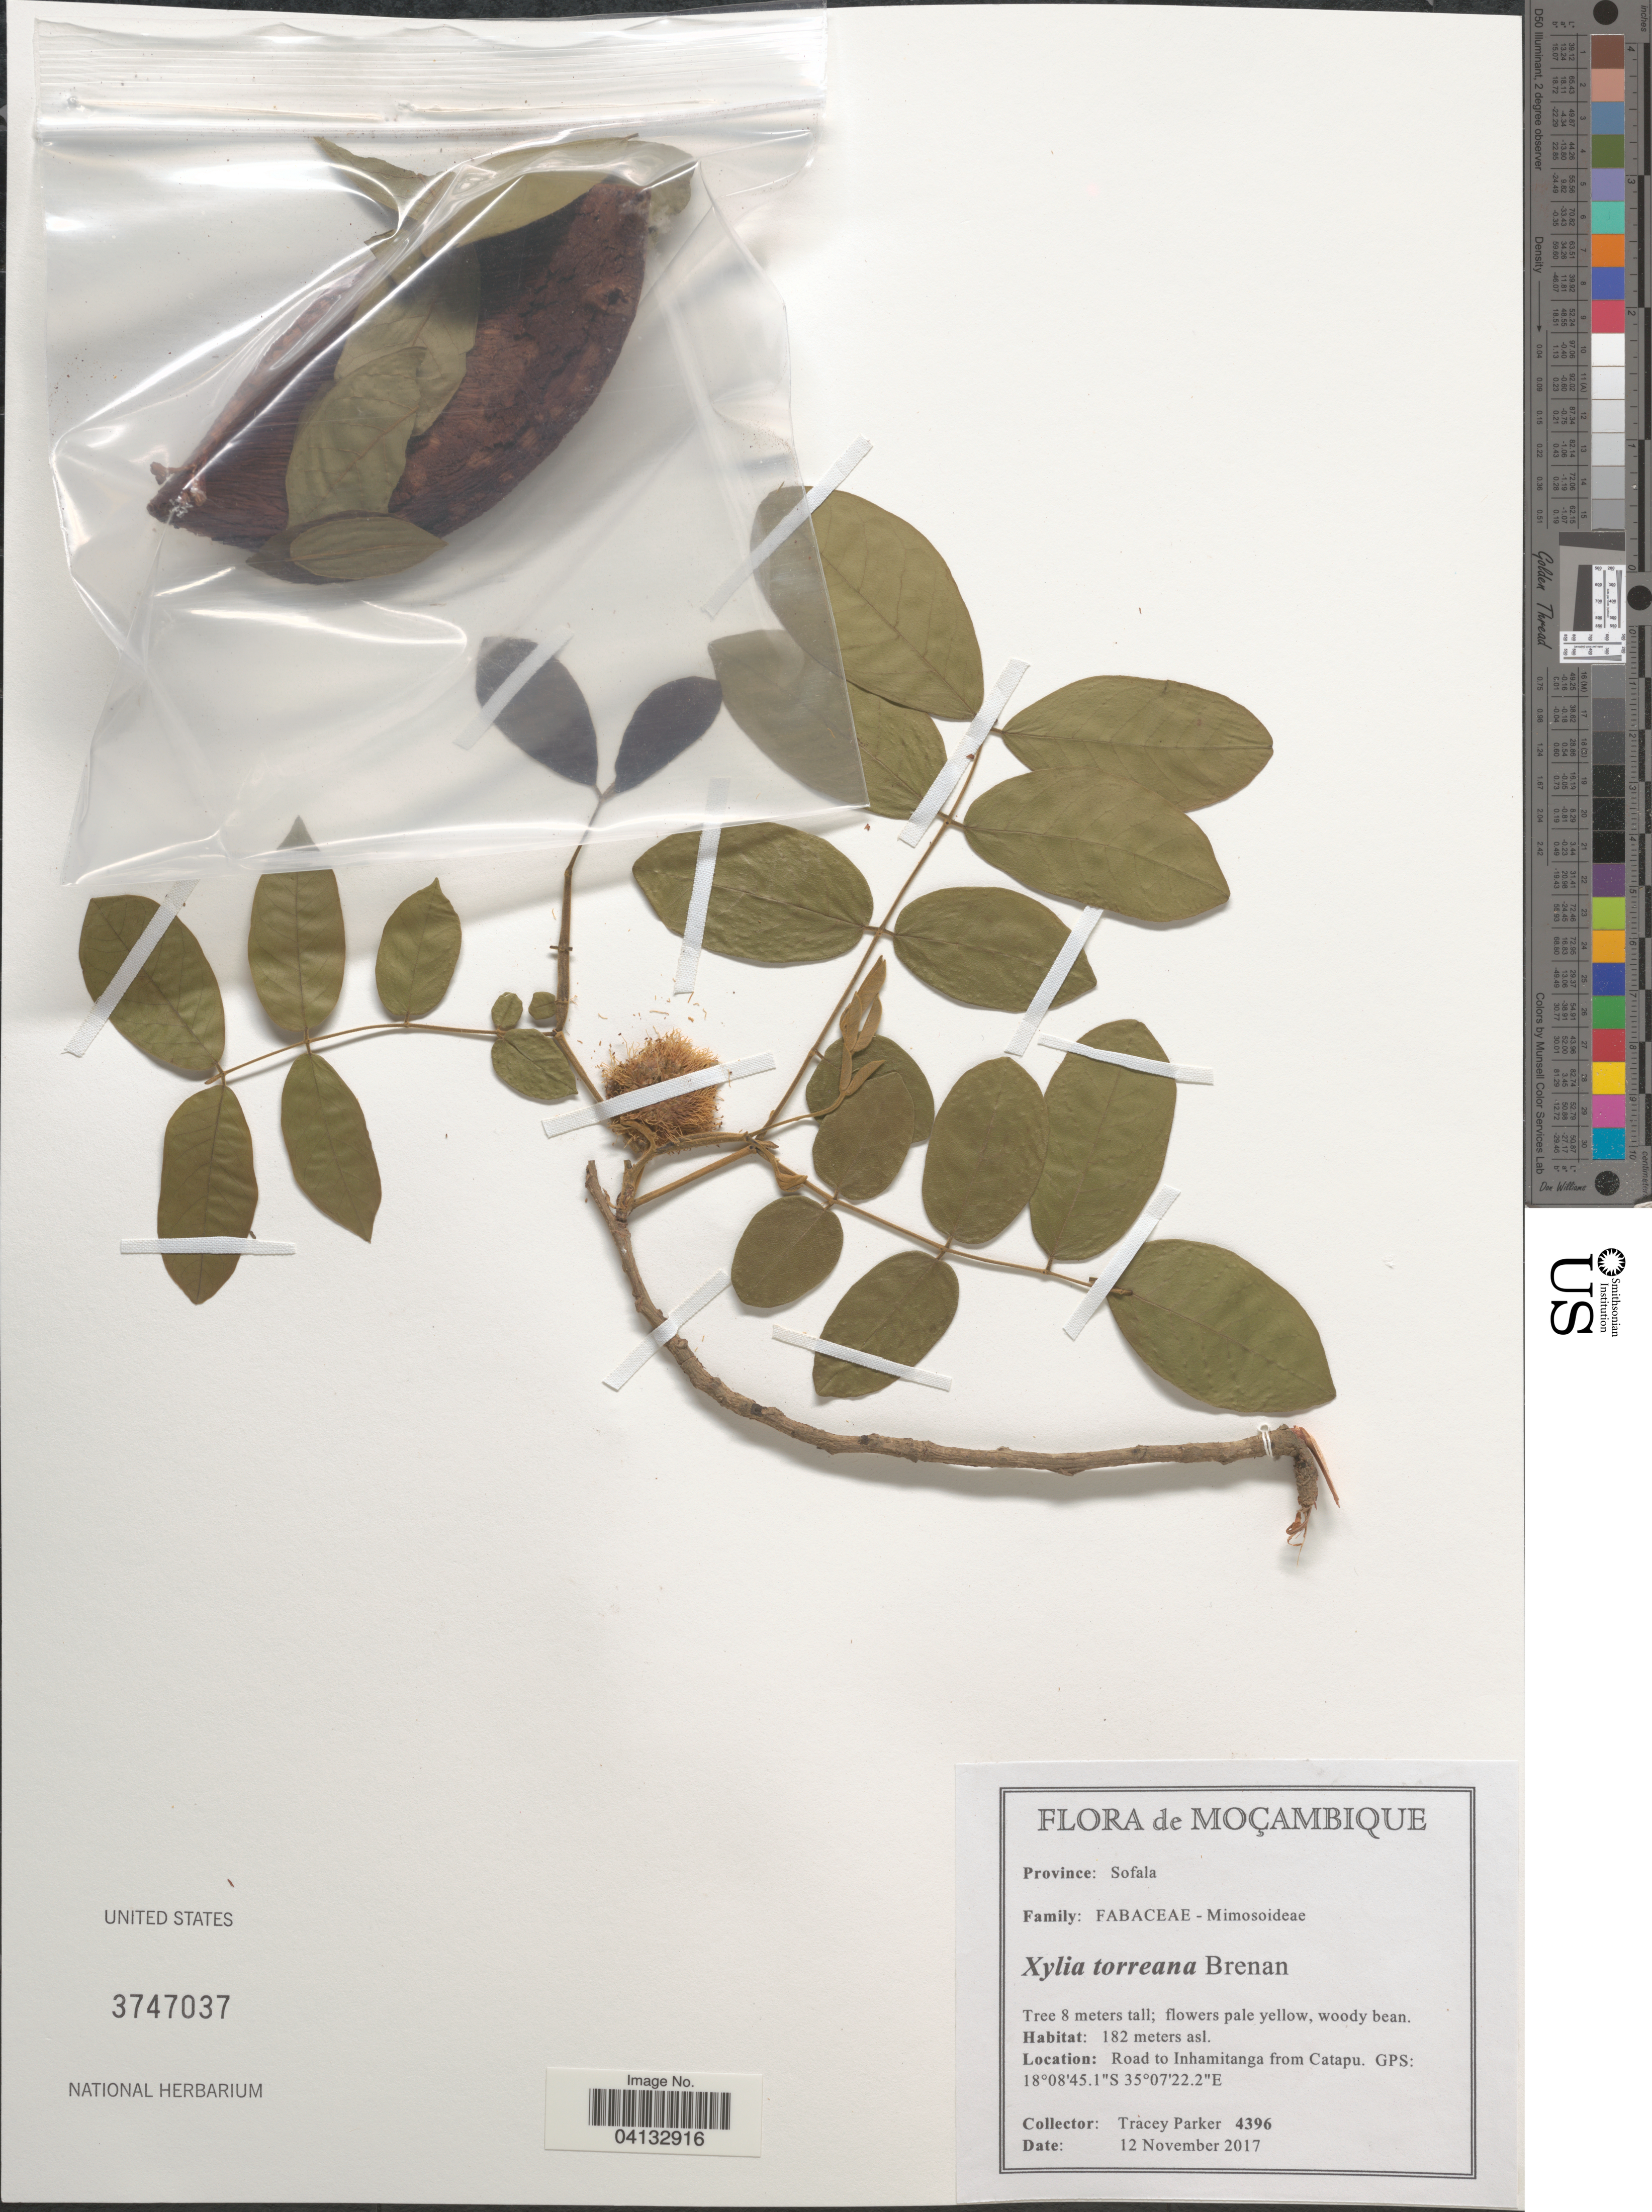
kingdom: Plantae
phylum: Tracheophyta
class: Magnoliopsida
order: Fabales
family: Fabaceae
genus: Xylia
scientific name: Xylia torreana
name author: Brenan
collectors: T. Parker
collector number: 4396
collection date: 2017-11-12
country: Mozambique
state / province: Sofala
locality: Road to Inhamitanga from Catapu.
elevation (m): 182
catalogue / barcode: US 3747037